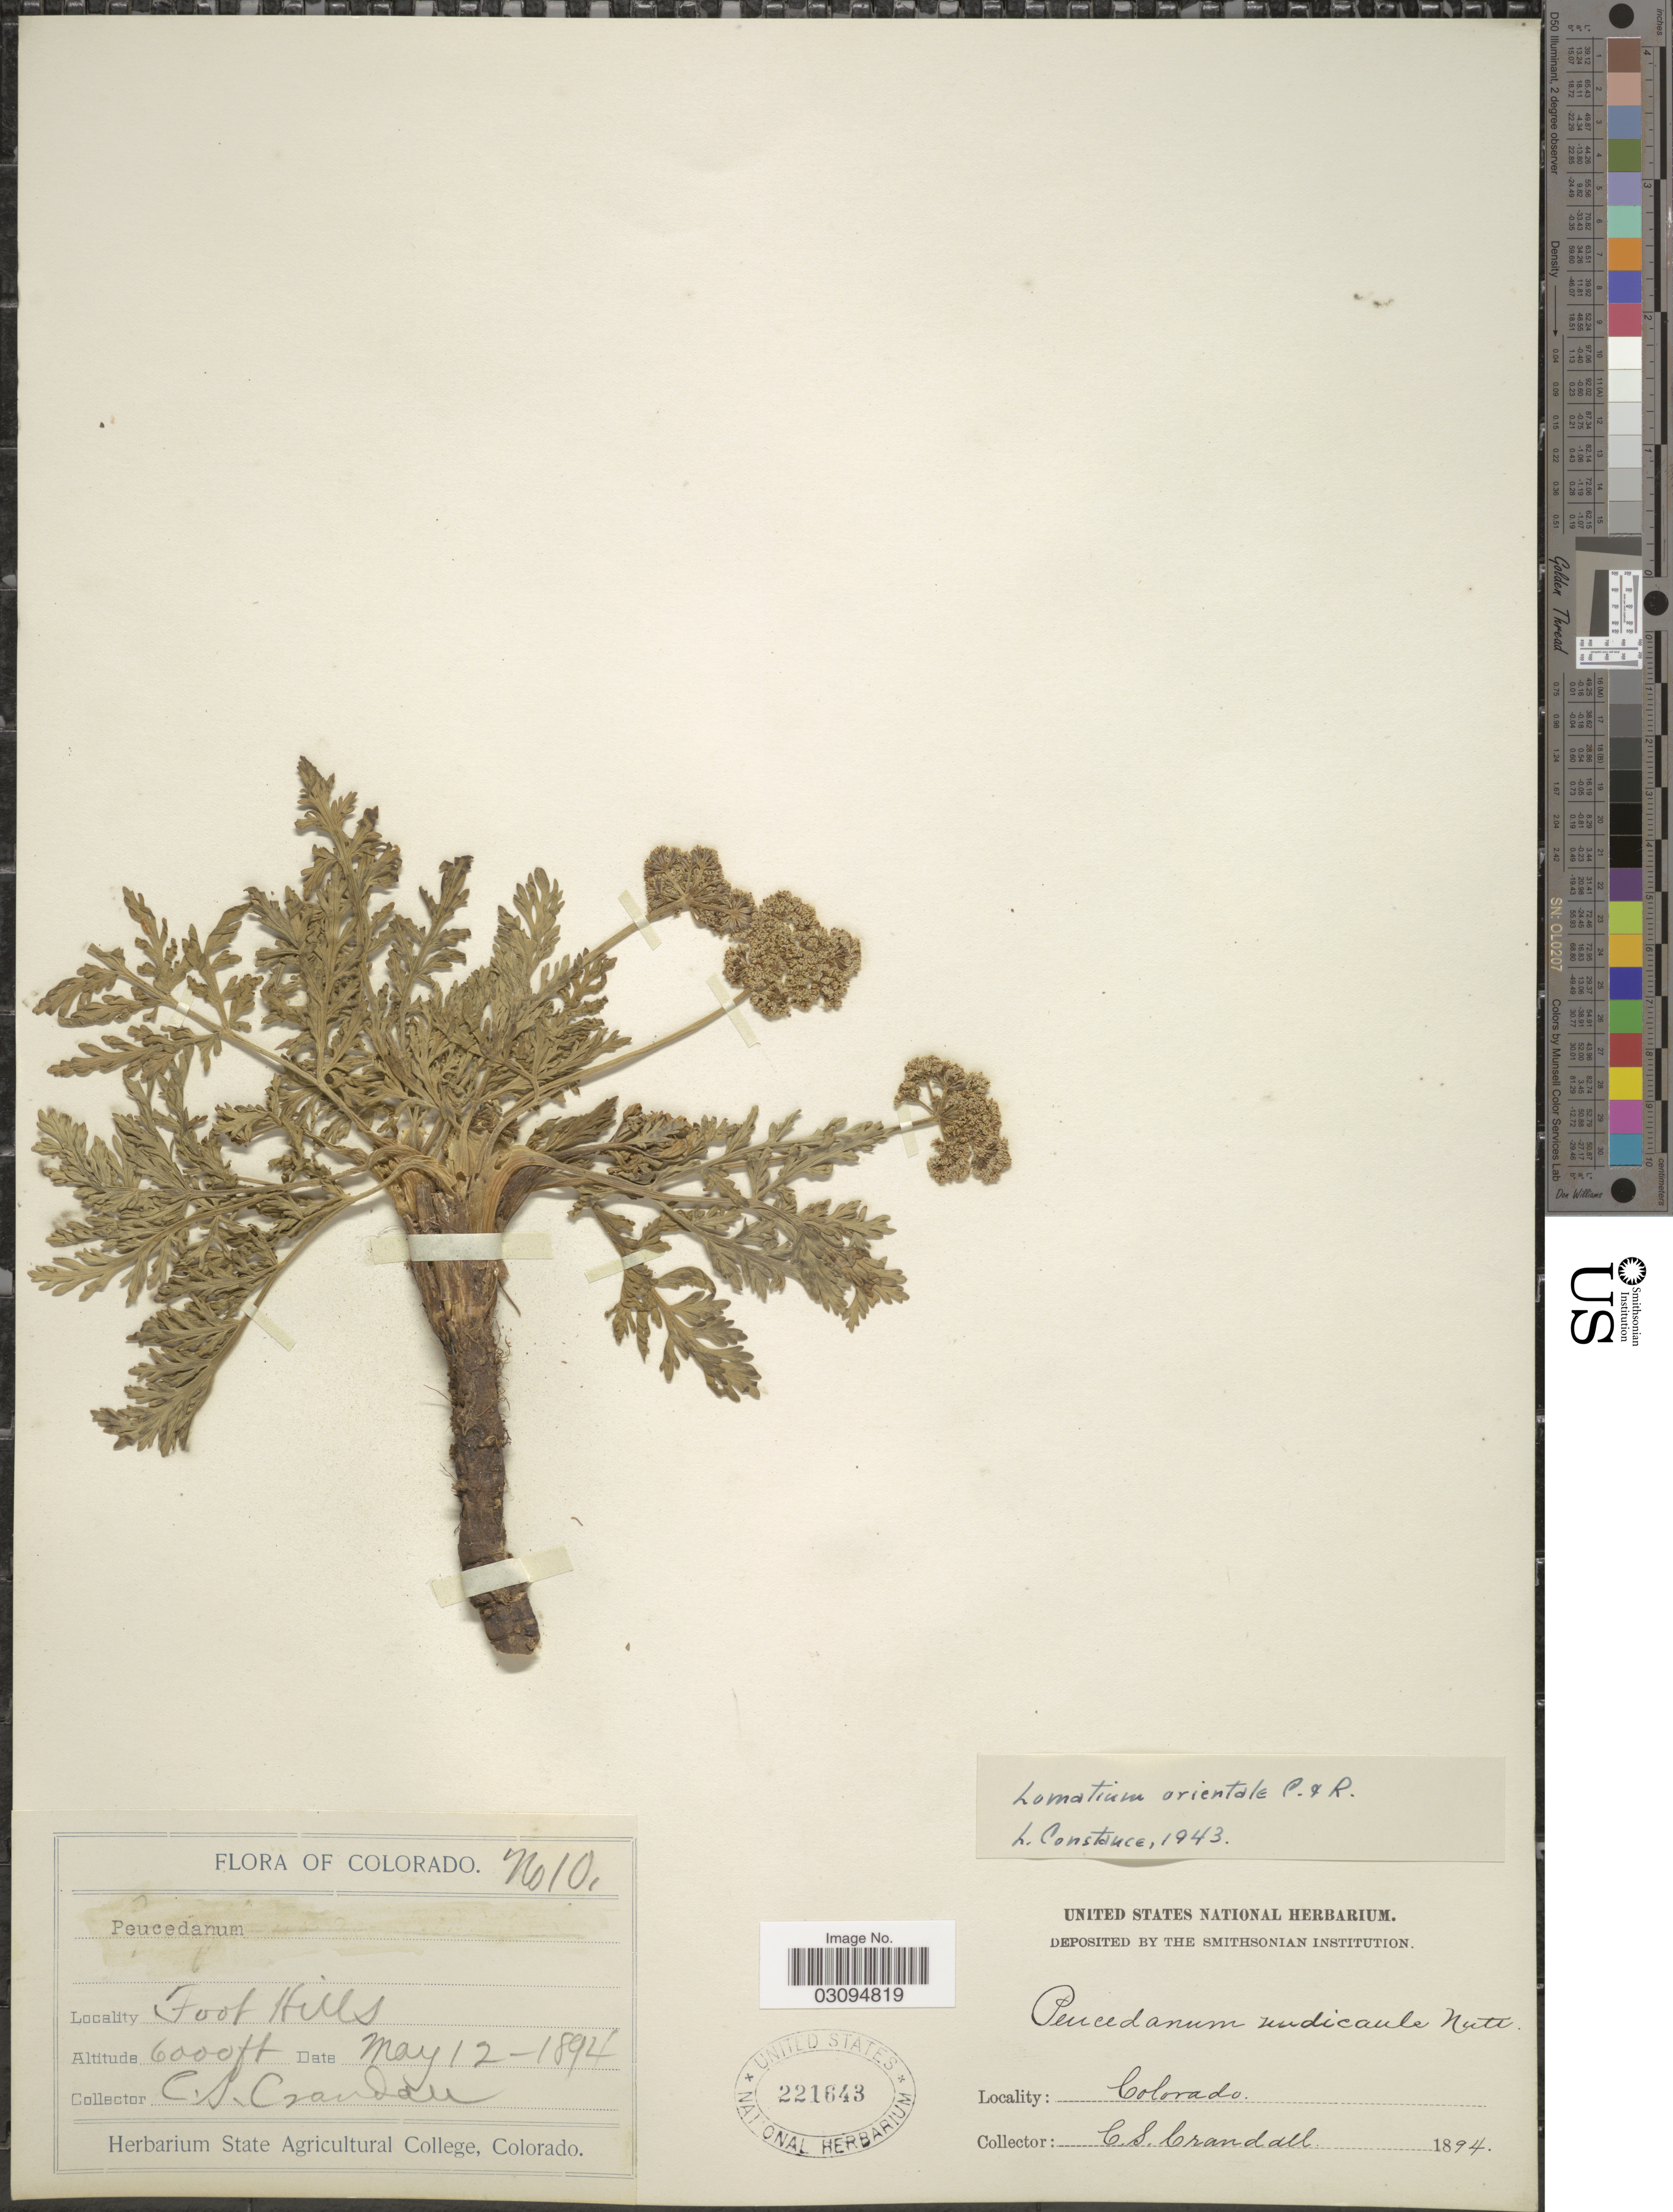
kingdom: Plantae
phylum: Tracheophyta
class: Magnoliopsida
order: Apiales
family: Apiaceae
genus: Lomatium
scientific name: Lomatium orientale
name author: J.M. Coult. & Rose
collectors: C. Crandall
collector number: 10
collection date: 1894-05-12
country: United States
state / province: Colorado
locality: Foothills.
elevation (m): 1829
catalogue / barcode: US 221643